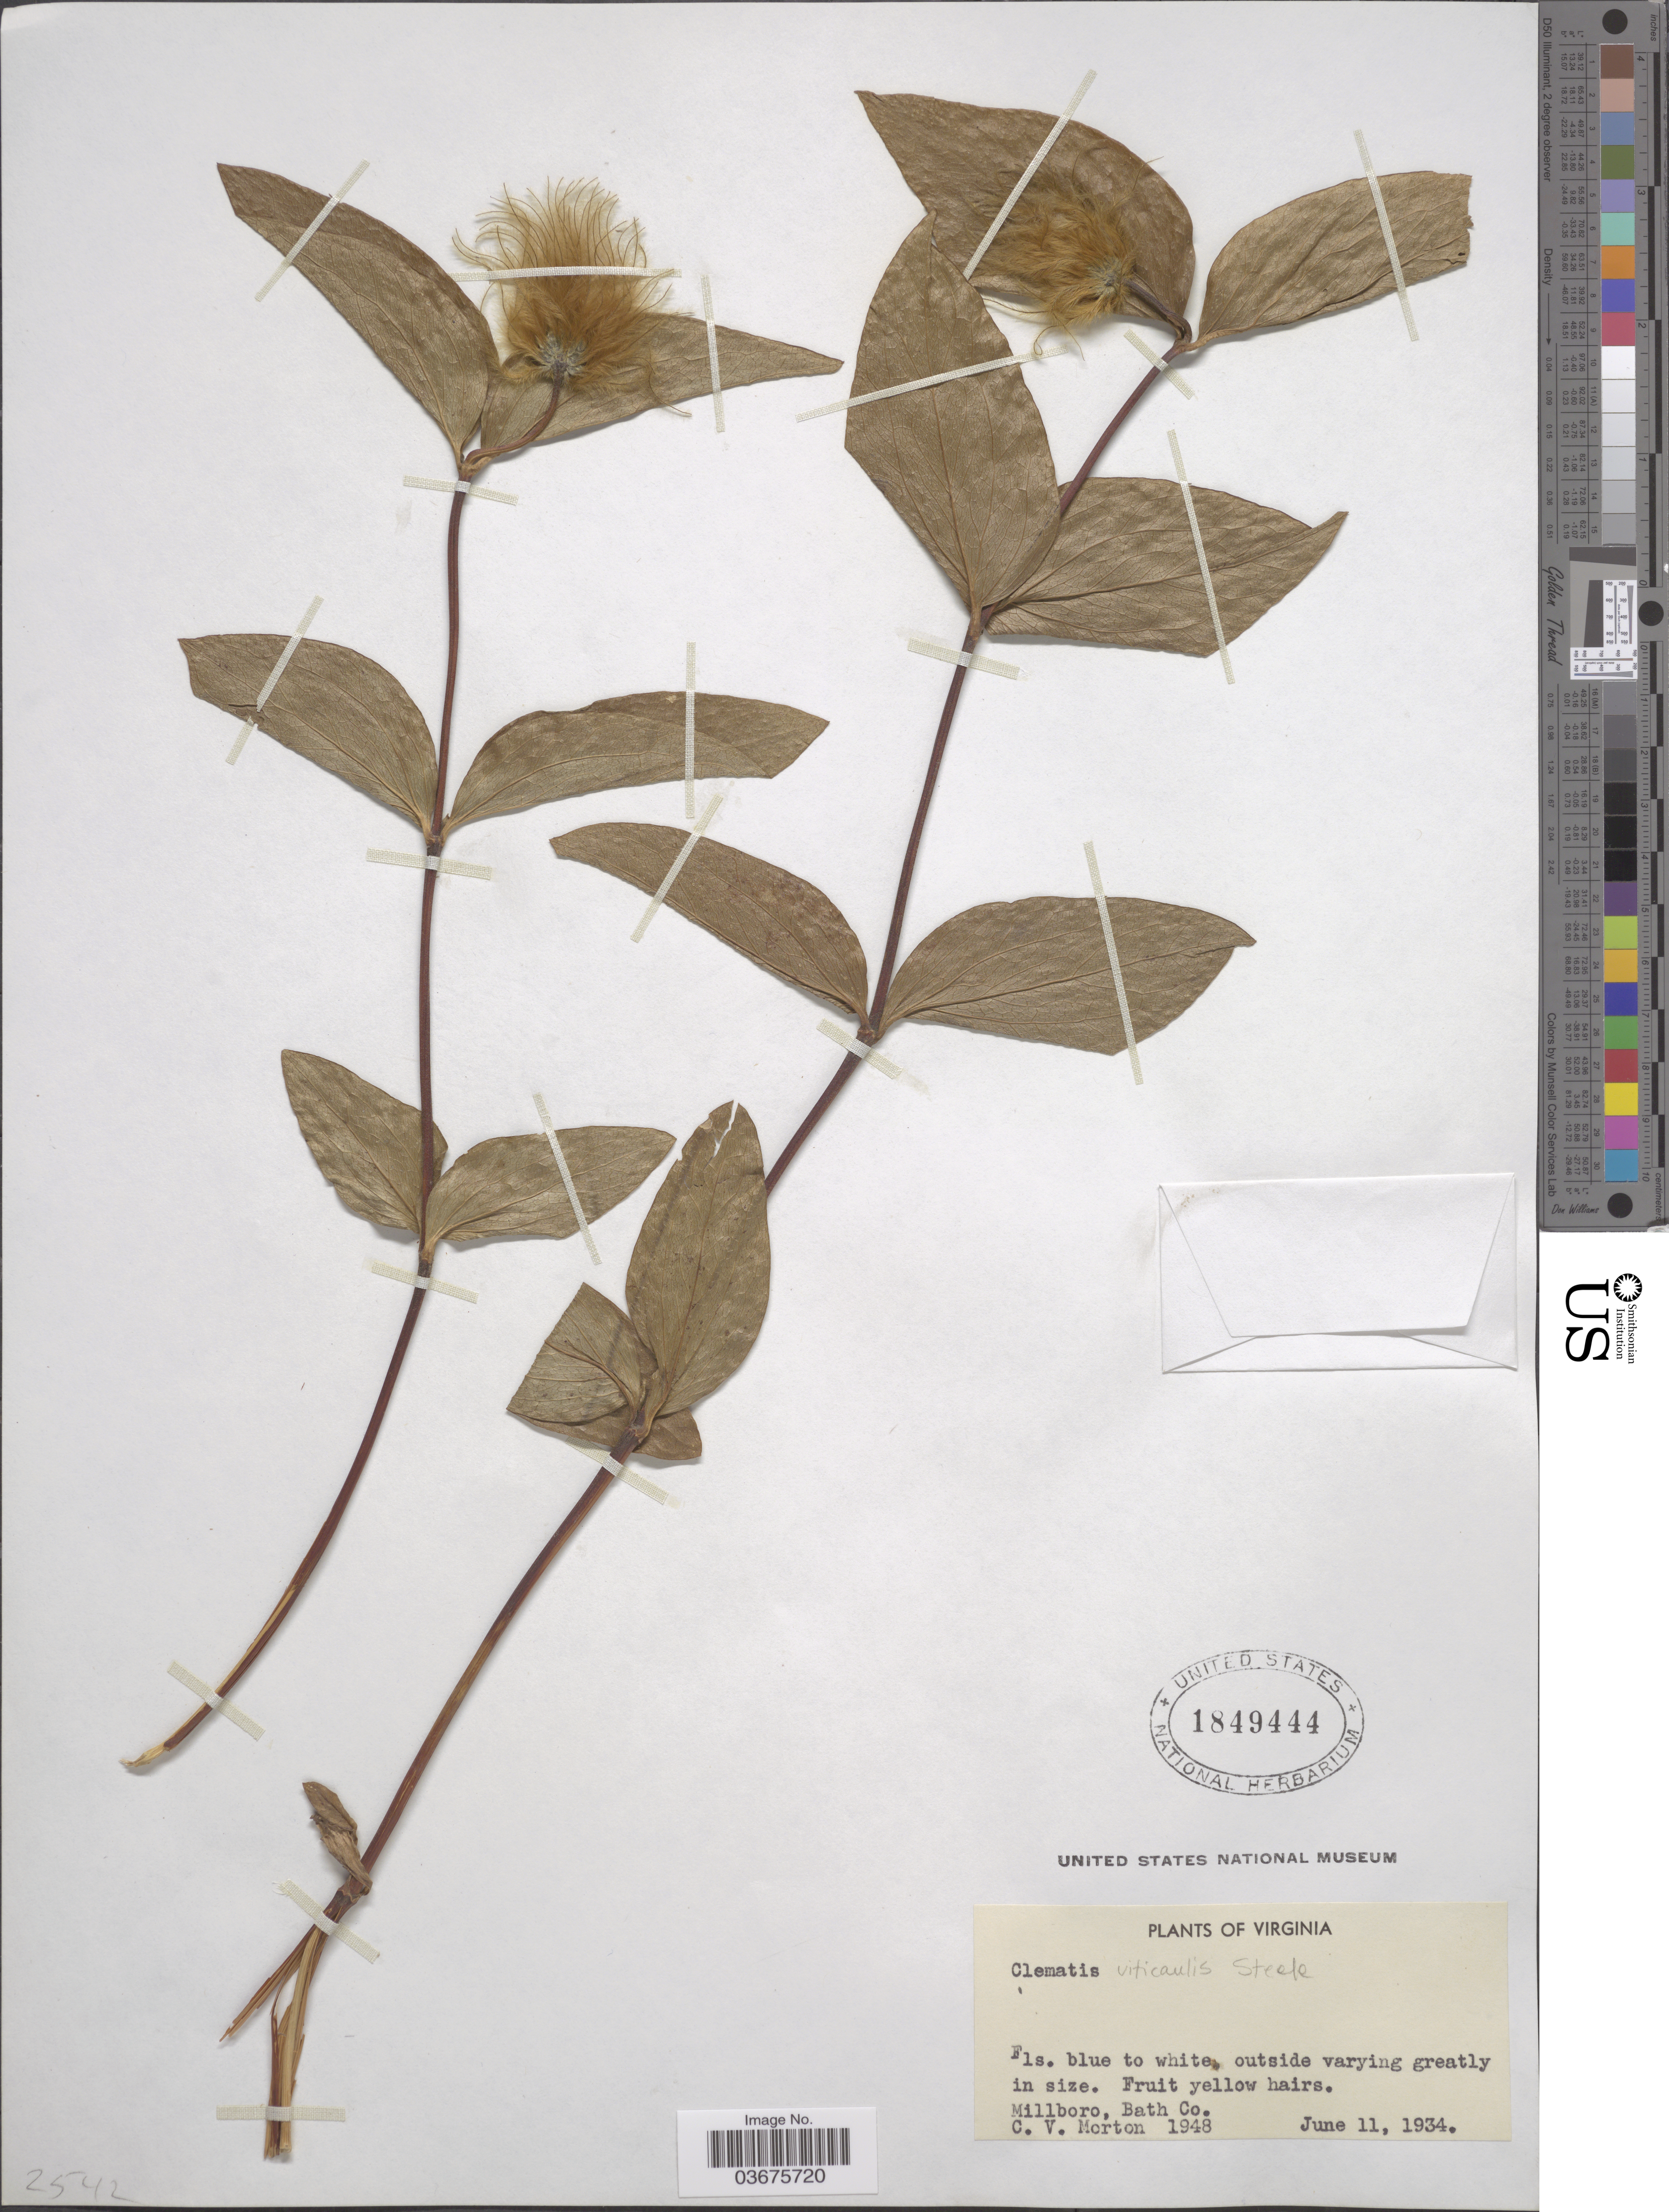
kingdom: Plantae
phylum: Tracheophyta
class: Magnoliopsida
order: Ranunculales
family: Ranunculaceae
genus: Clematis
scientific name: Clematis viticaulis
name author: E.S. Steele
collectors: C. V. Morton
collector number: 1948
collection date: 1934-06-11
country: United States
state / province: Virginia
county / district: Bath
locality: Millboro, Bath Co.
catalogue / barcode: US 1849444